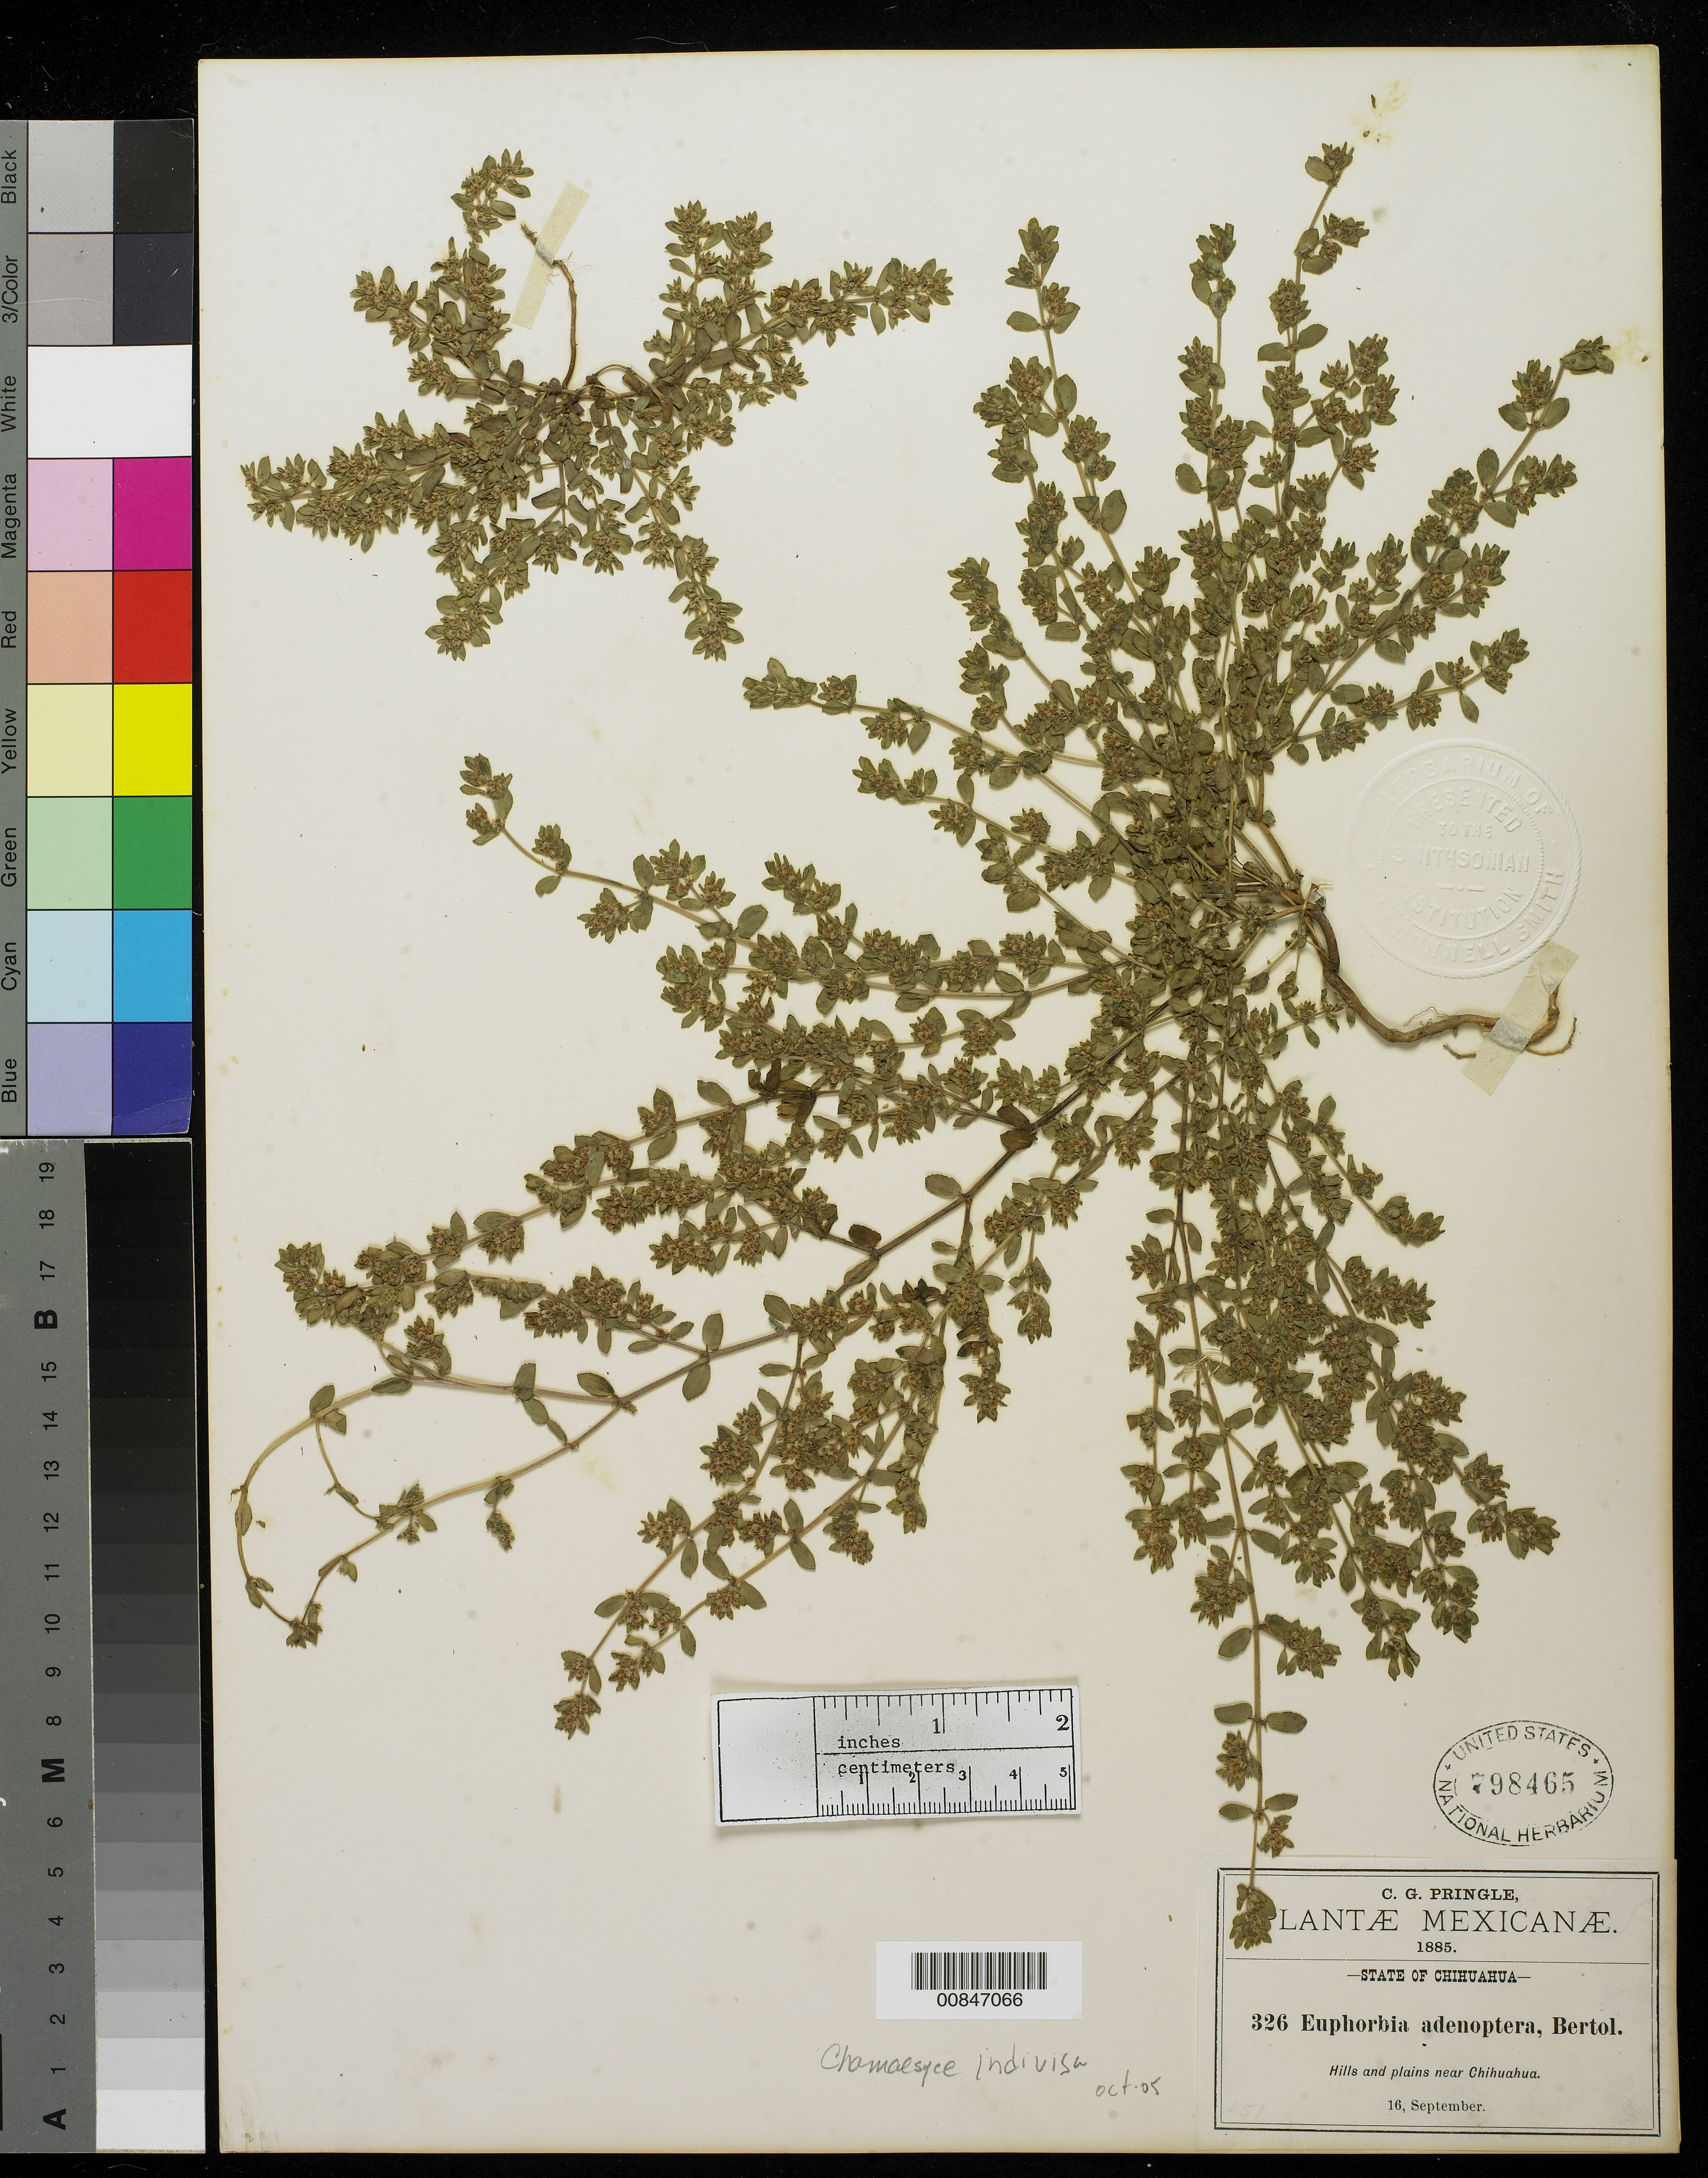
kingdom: Plantae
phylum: Tracheophyta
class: Magnoliopsida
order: Malpighiales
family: Euphorbiaceae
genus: Euphorbia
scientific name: Euphorbia indivisa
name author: (Engelm.) Tidestr.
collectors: C. G. Pringle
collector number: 326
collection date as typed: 16 Sep 1885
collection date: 1885-09-16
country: Mexico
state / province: Chihuahua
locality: Near Chihuahua.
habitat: Hills and plains.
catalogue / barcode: US 798465